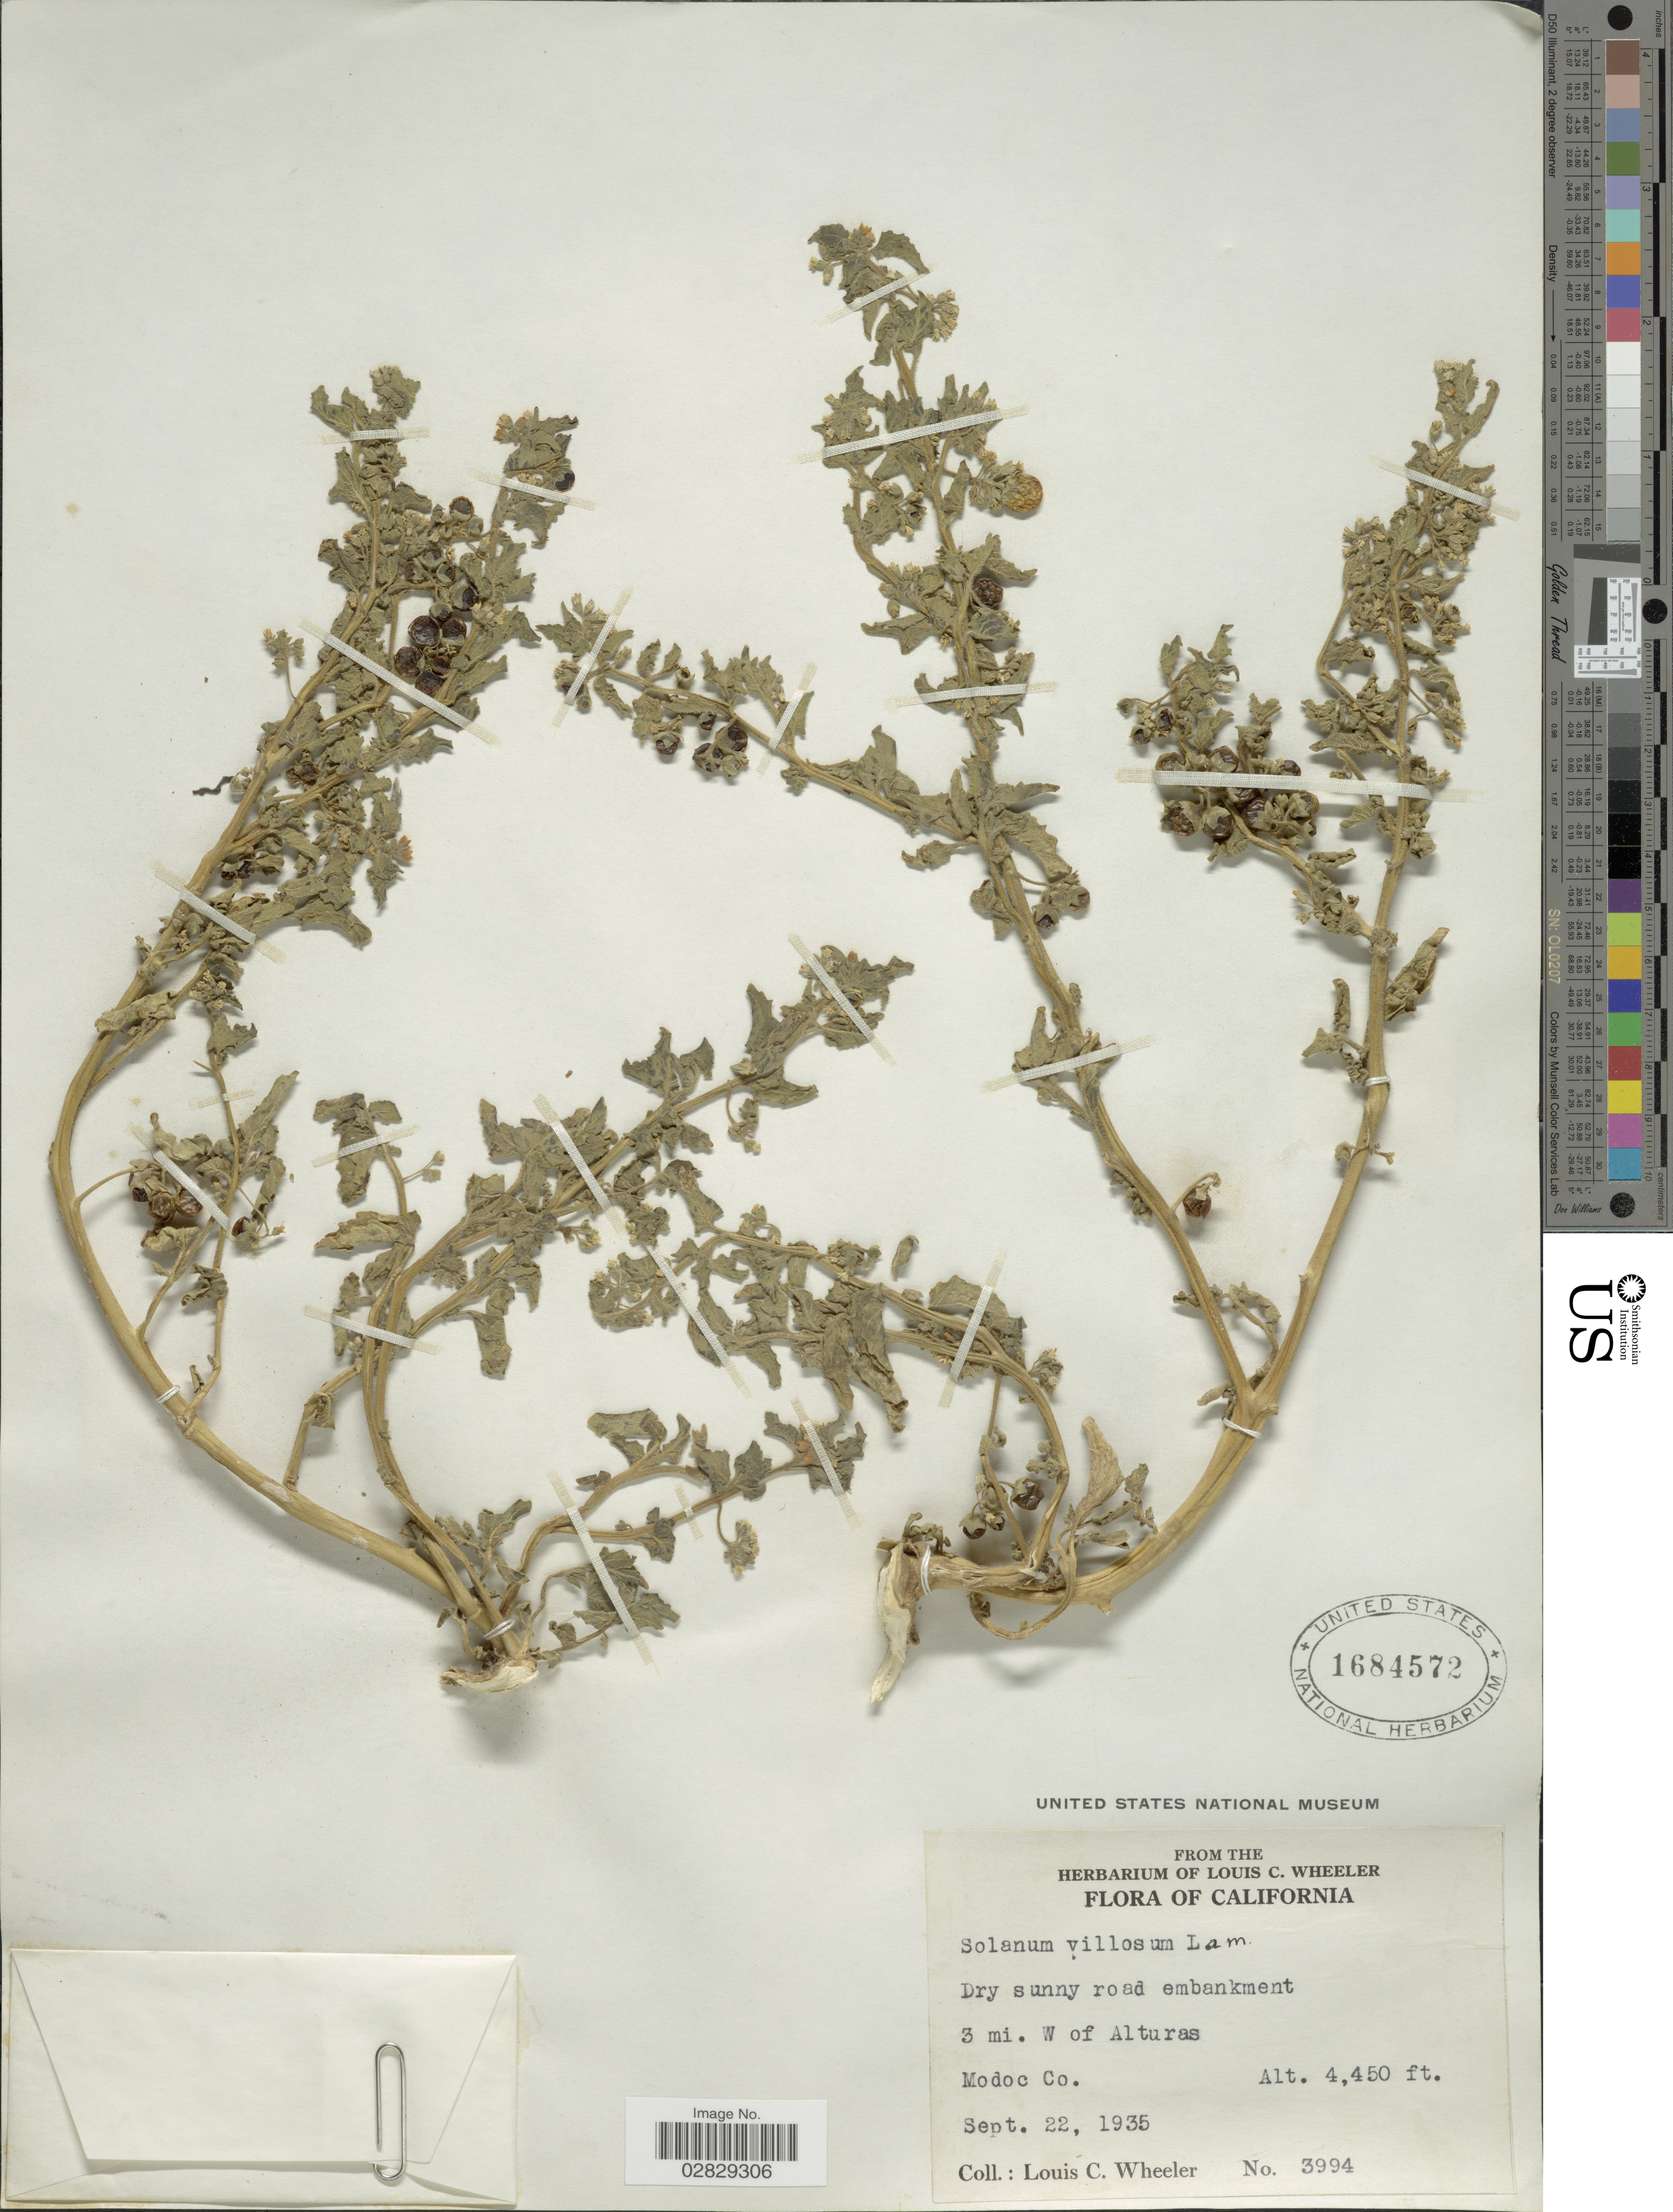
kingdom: Plantae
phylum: Tracheophyta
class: Magnoliopsida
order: Solanales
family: Solanaceae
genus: Solanum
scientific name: Solanum villosum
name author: Mill.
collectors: L. C. Wheeler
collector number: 3994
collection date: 1935-09-22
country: United States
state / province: California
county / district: Modoc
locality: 3 mi. W of Alturas. Modoc Co.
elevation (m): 1356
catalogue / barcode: US 1684572